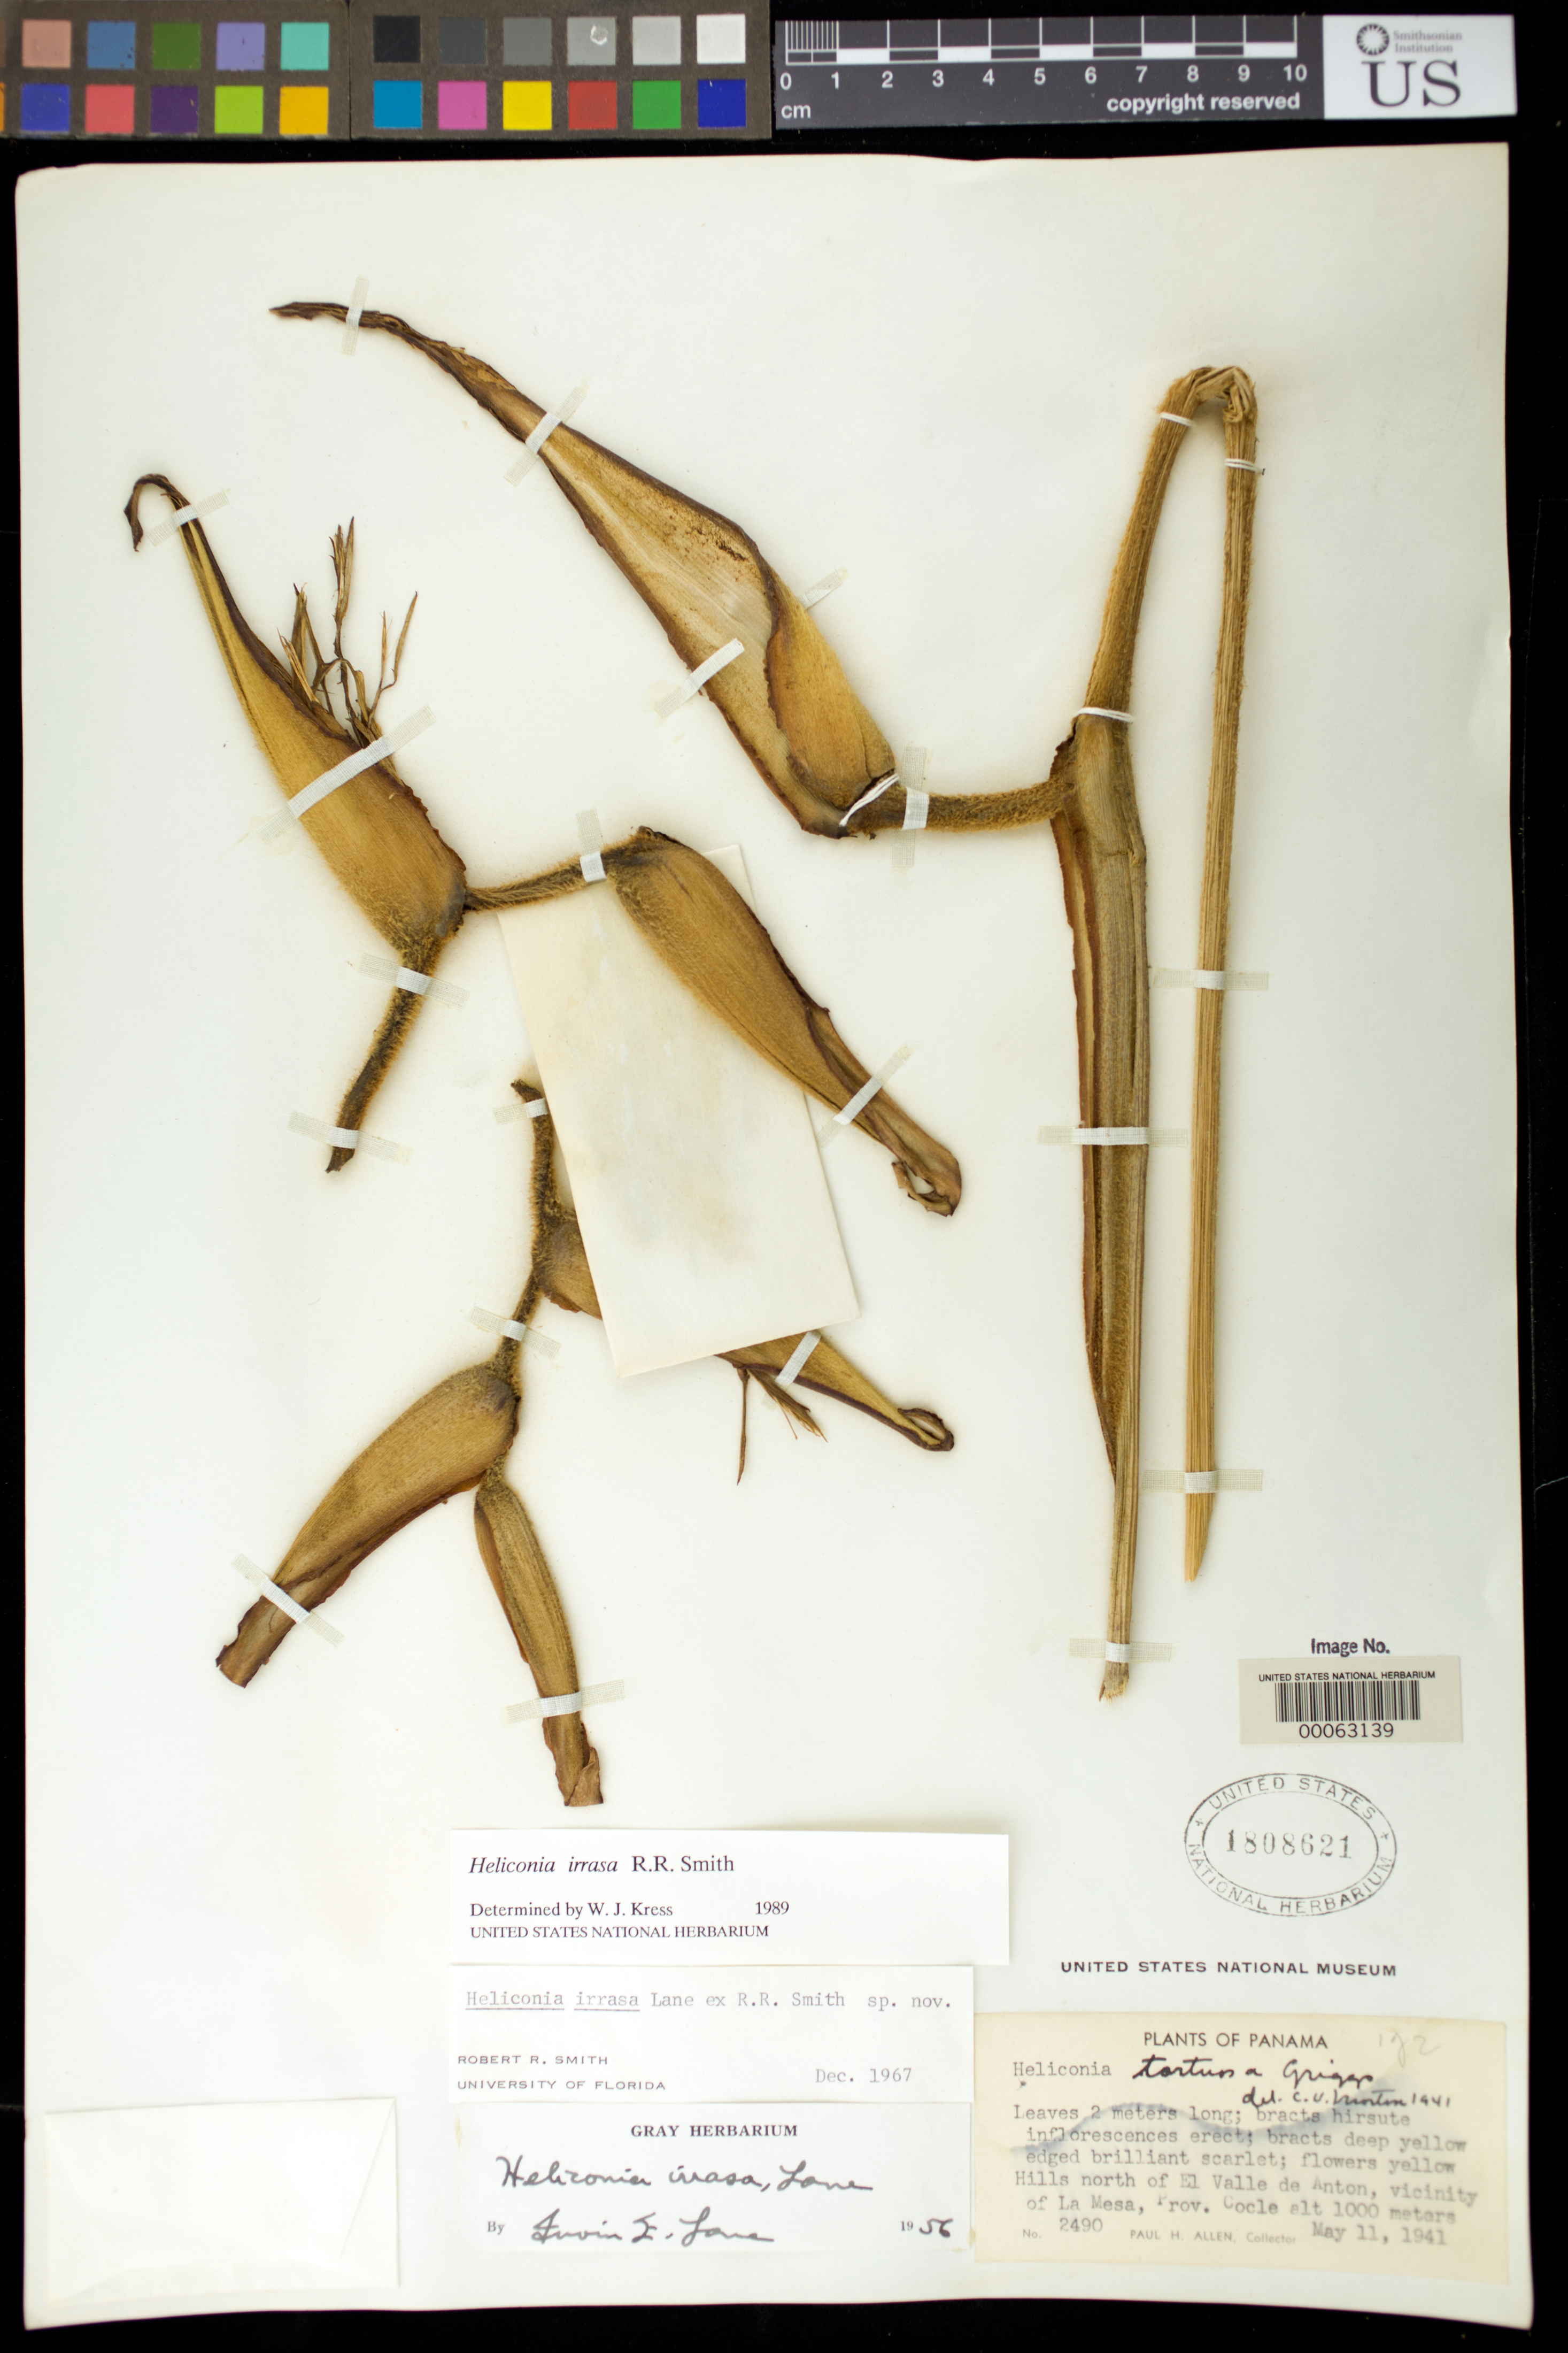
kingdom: Plantae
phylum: Tracheophyta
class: Liliopsida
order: Zingiberales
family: Heliconiaceae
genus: Heliconia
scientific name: Heliconia irrasa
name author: Lane ex R.R. Sm.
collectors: P. H. Allen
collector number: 2490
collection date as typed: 11 May 1941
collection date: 1941-05-11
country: Panama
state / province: Coclé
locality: Hills north of el Valle De Anton, vicinity of La Mesa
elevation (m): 1000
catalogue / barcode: US 1808621